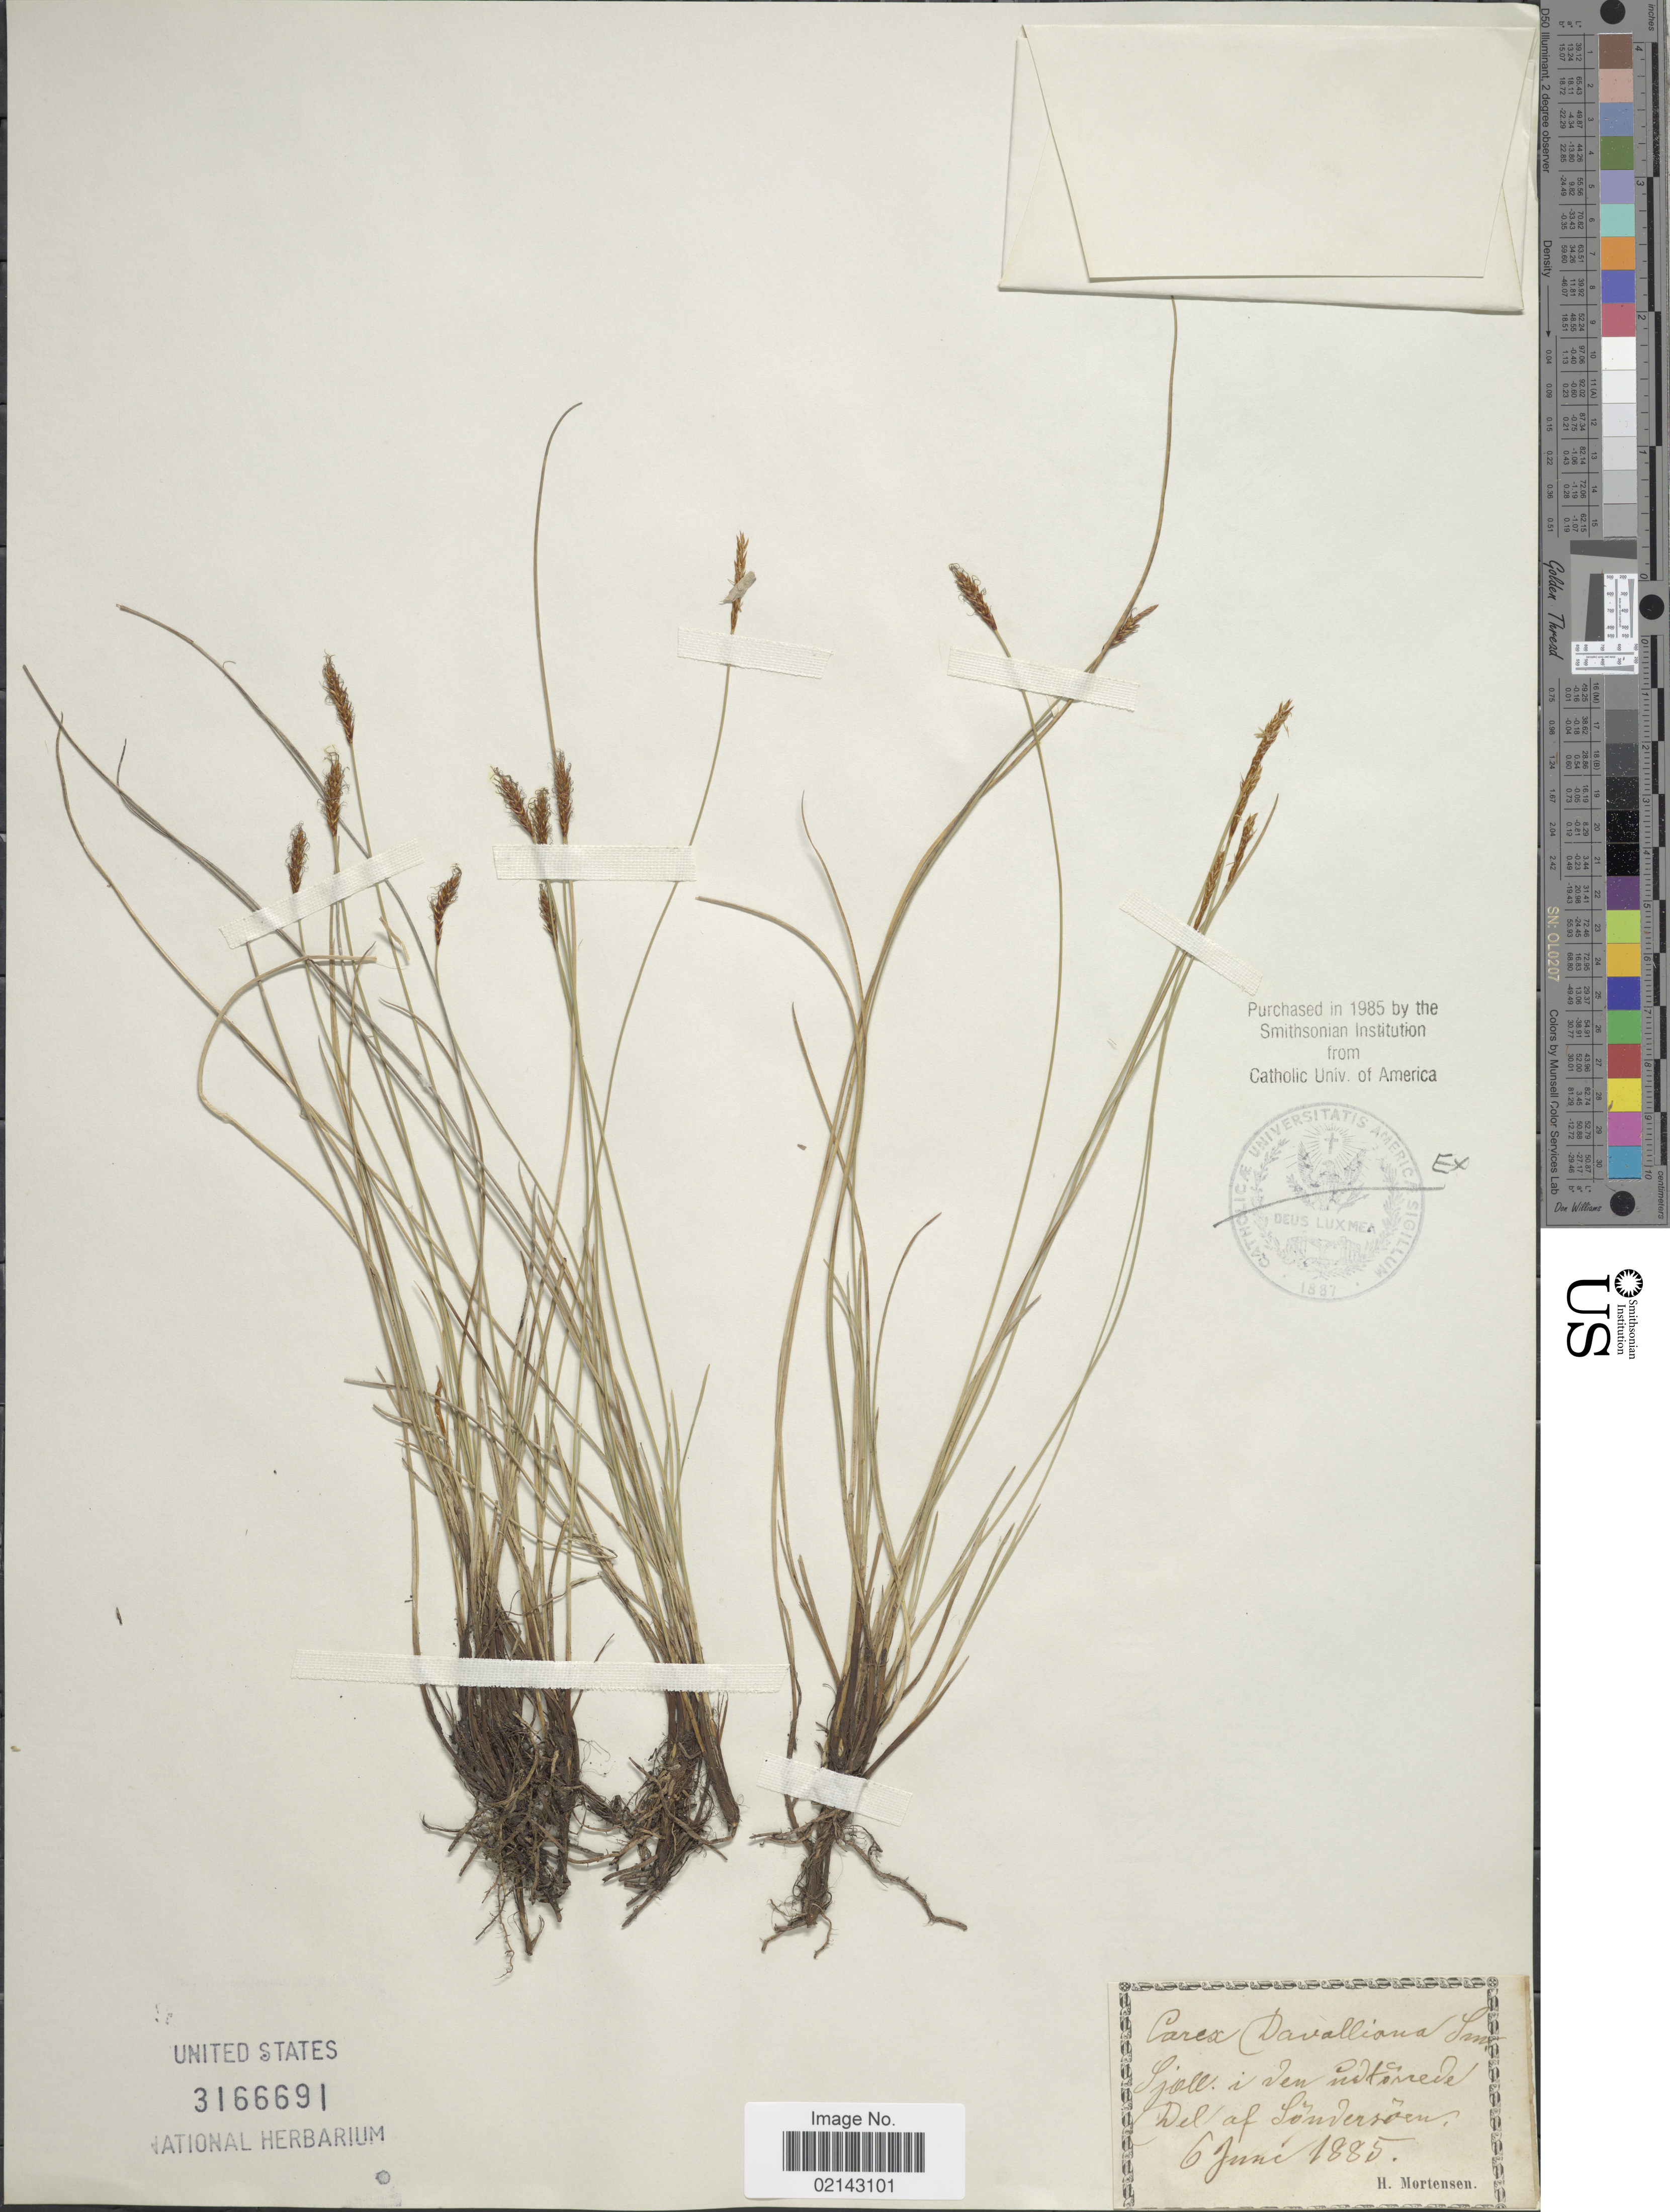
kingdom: Plantae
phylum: Tracheophyta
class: Liliopsida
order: Poales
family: Cyperaceae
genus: Carex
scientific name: Carex davalliana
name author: Sm.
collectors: H. Mortensen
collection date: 1885-06-06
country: Denmark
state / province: Sjæland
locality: Sjæll. i den udtorrede Del af Sondersoen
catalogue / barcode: US 3166691